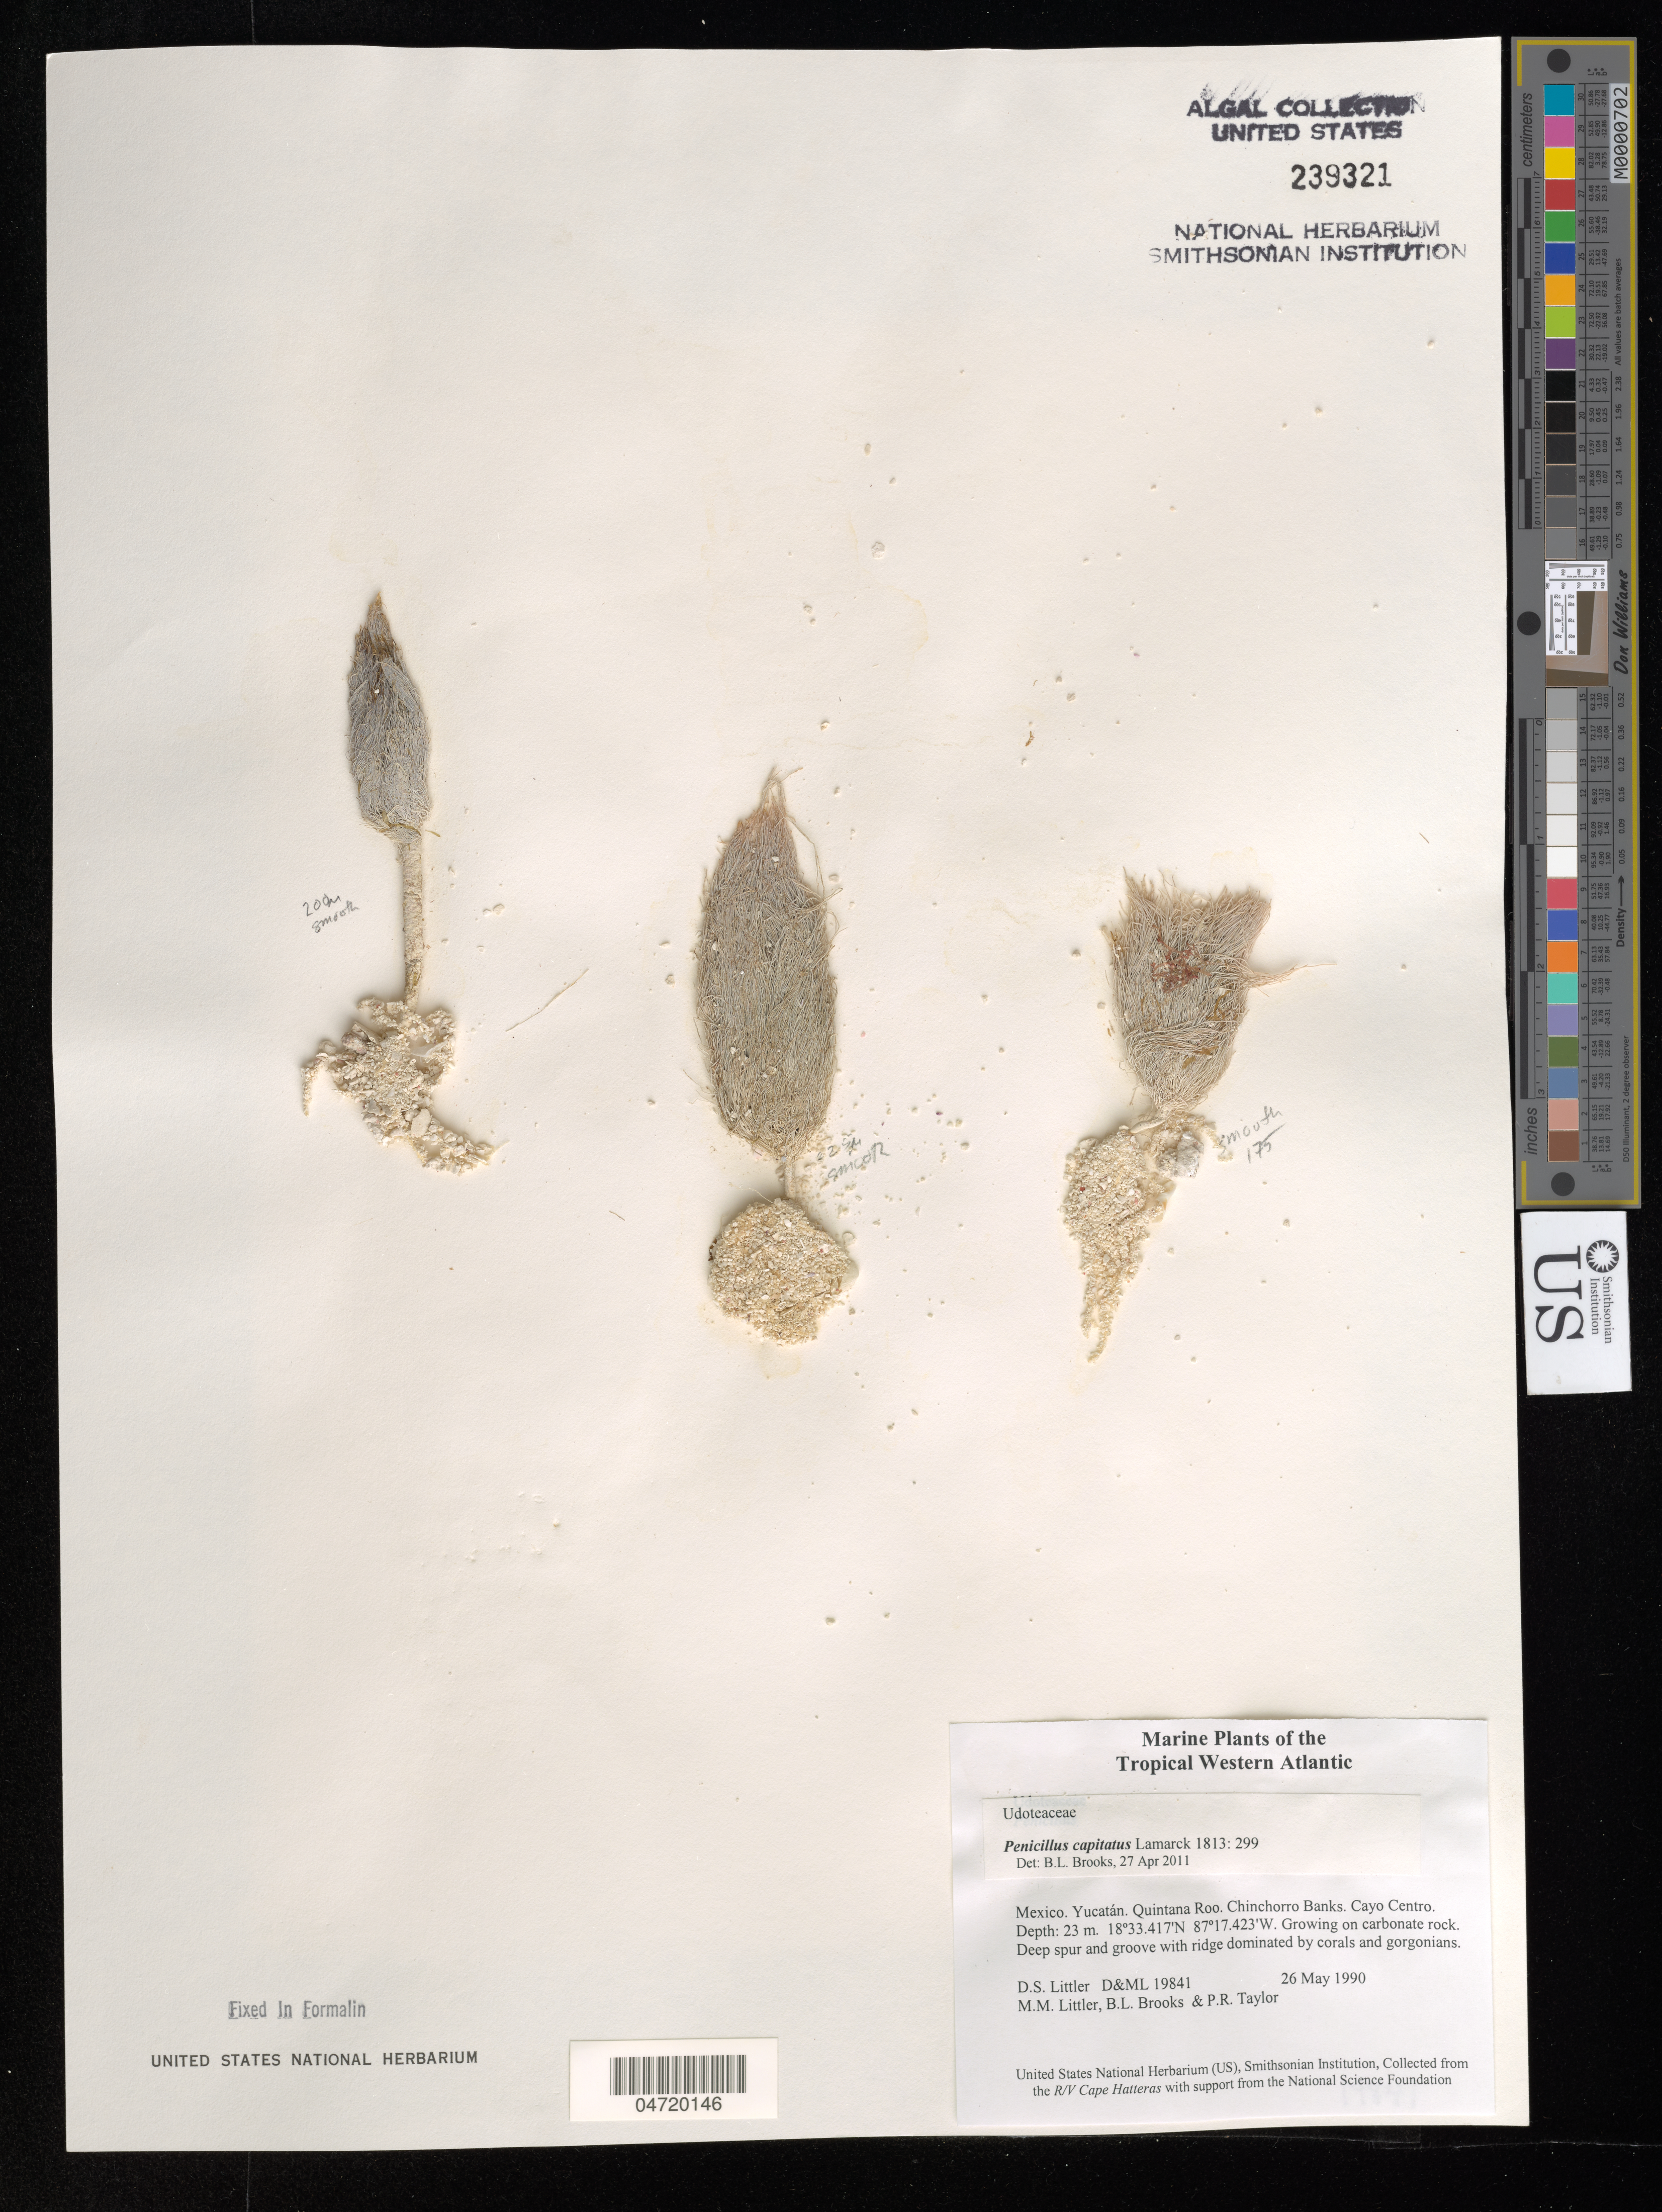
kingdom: Plantae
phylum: Chlorophyta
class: Ulvophyceae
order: Bryopsidales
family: Udoteaceae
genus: Penicillus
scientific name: Penicillus capitatus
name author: Lam.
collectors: D. S. Littler, M. M. Littler, B. Brooks & P. R. Taylor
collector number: D&ML19841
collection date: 1990-05-26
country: Mexico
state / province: Yucatán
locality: The Tropical Western Atlantic. Quintana Roo. Chinchorro Banks. Cayo Centro.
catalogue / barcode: US 239321